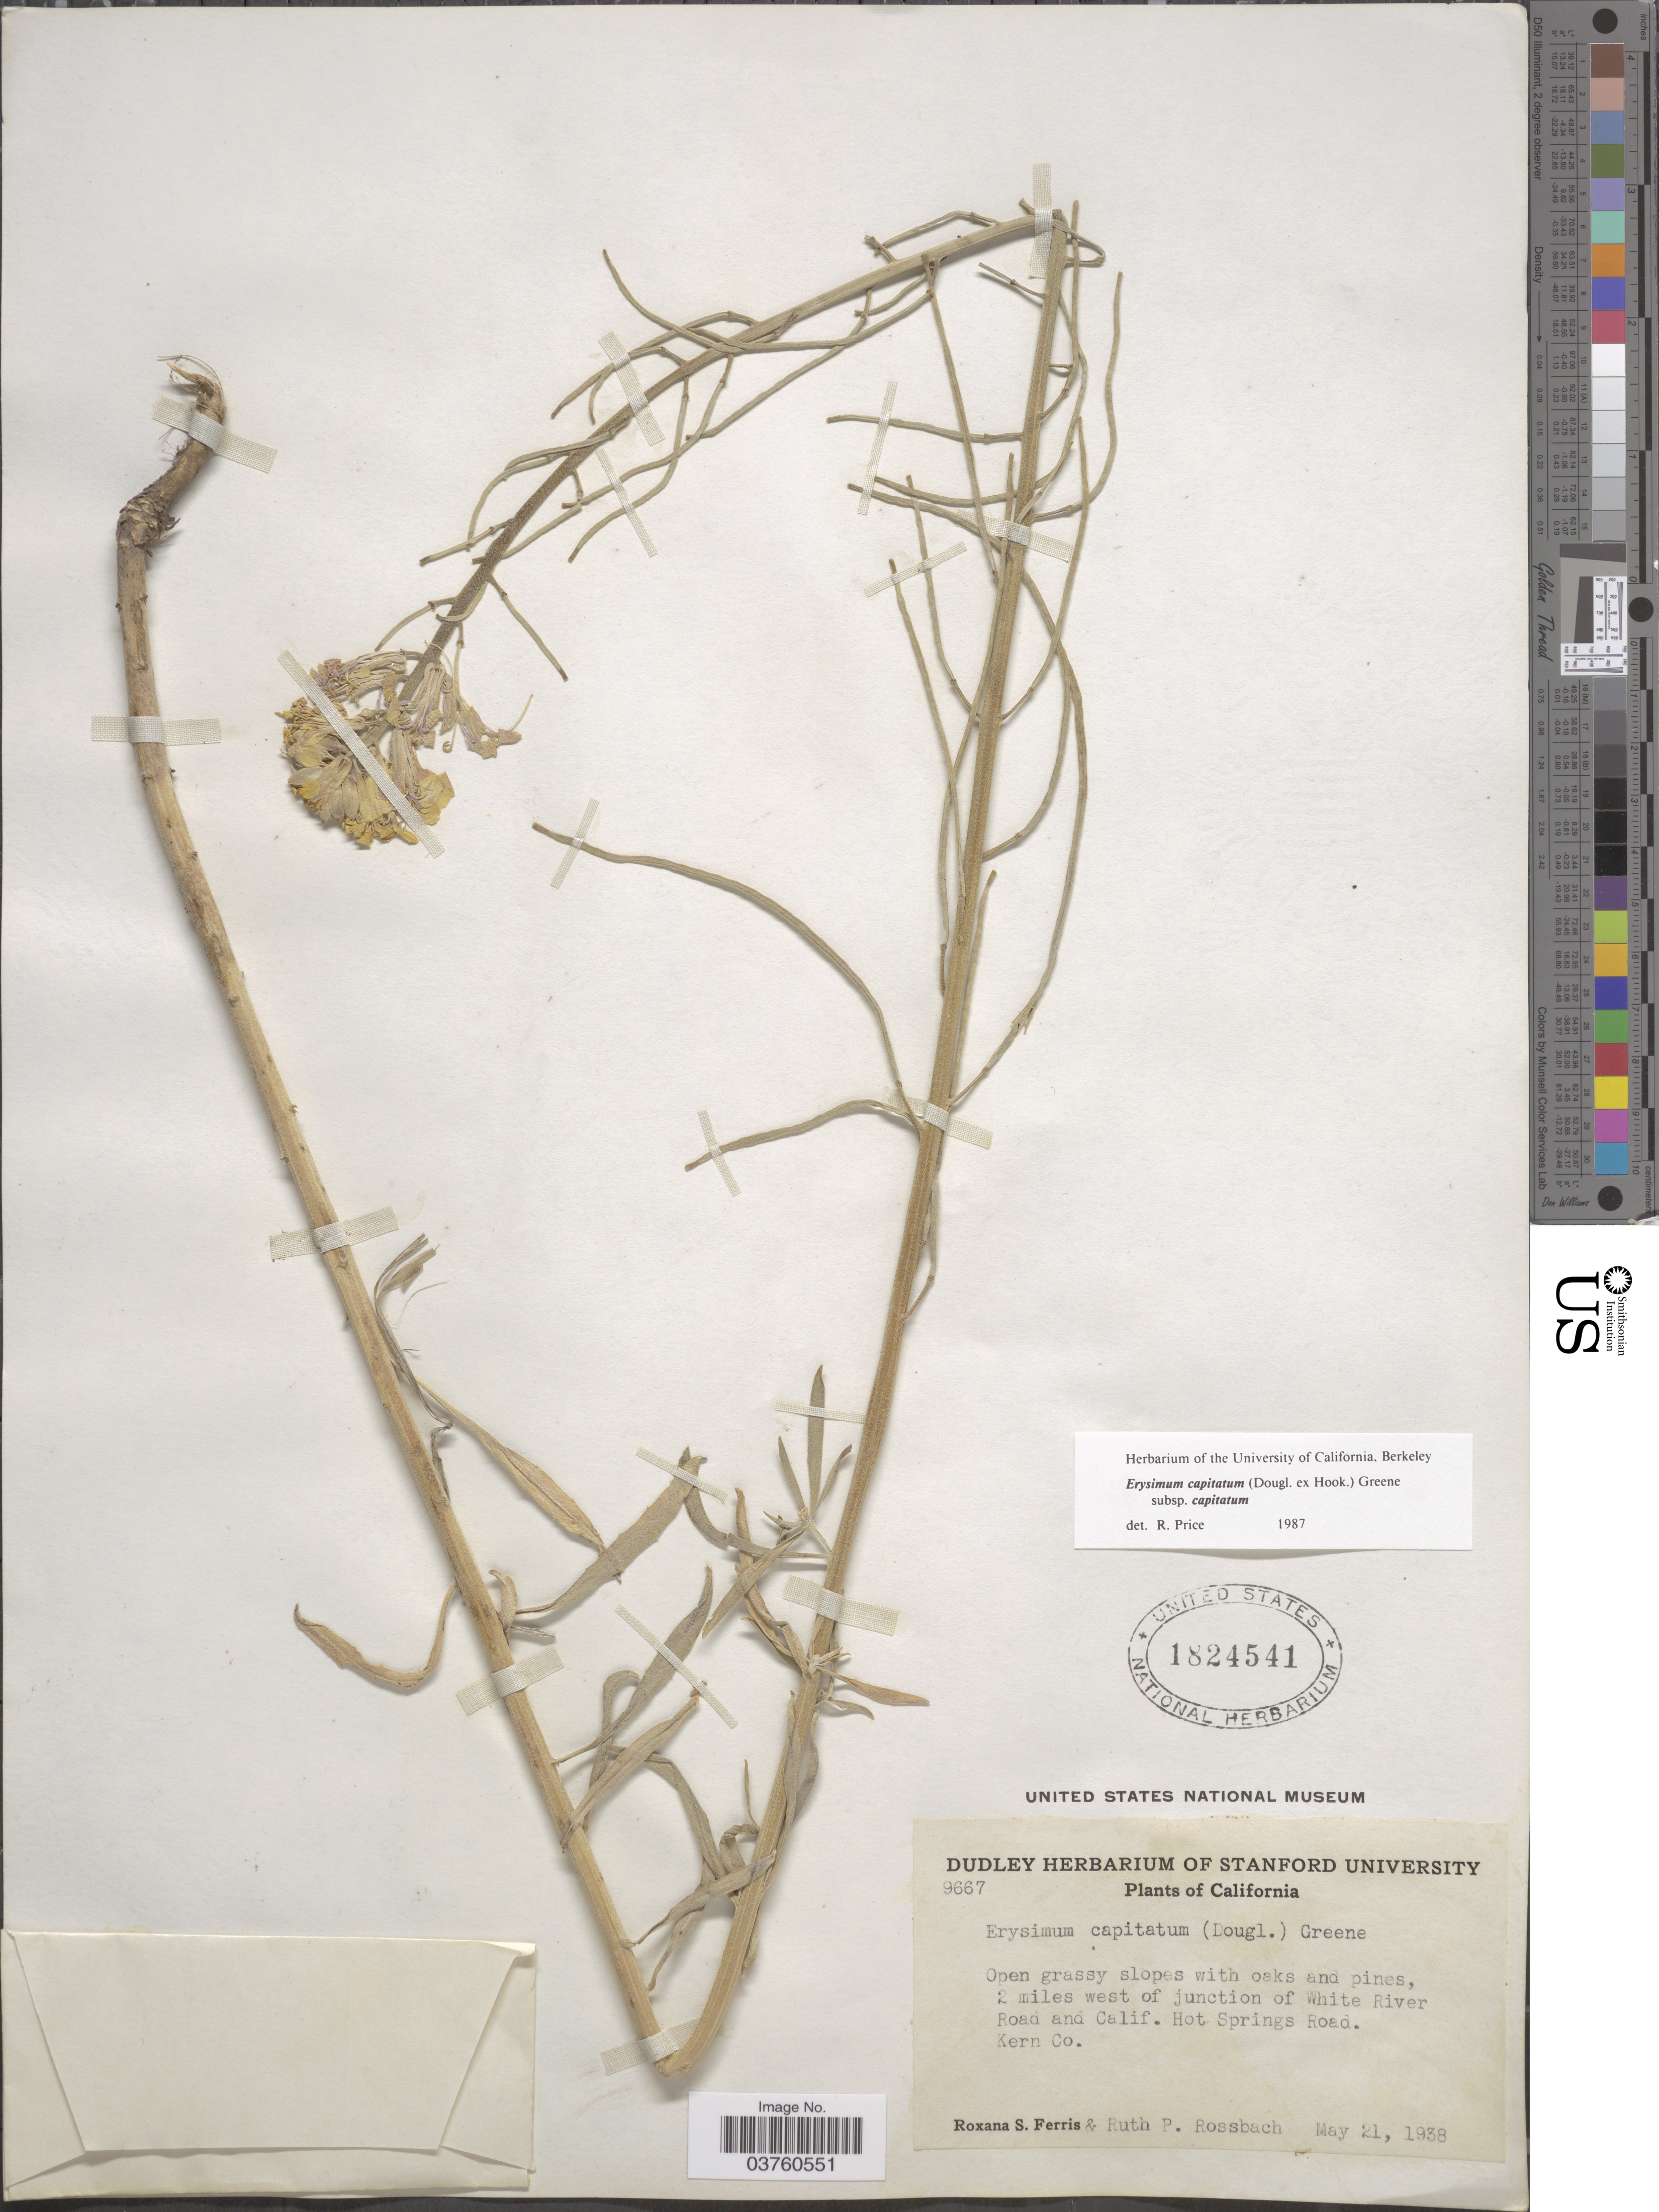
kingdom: Plantae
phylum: Tracheophyta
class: Magnoliopsida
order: Brassicales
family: Brassicaceae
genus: Erysimum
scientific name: Erysimum capitatum subsp. capitatum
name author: (Douglas ex Hook.) Greene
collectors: R. S. Ferris & R. P. Rossbach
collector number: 9667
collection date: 1938-05-21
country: United States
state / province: California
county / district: Kern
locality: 2 miles west of junction of White River Road and Calif. Hot Springs Road. Kern Co.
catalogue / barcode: US 1824541